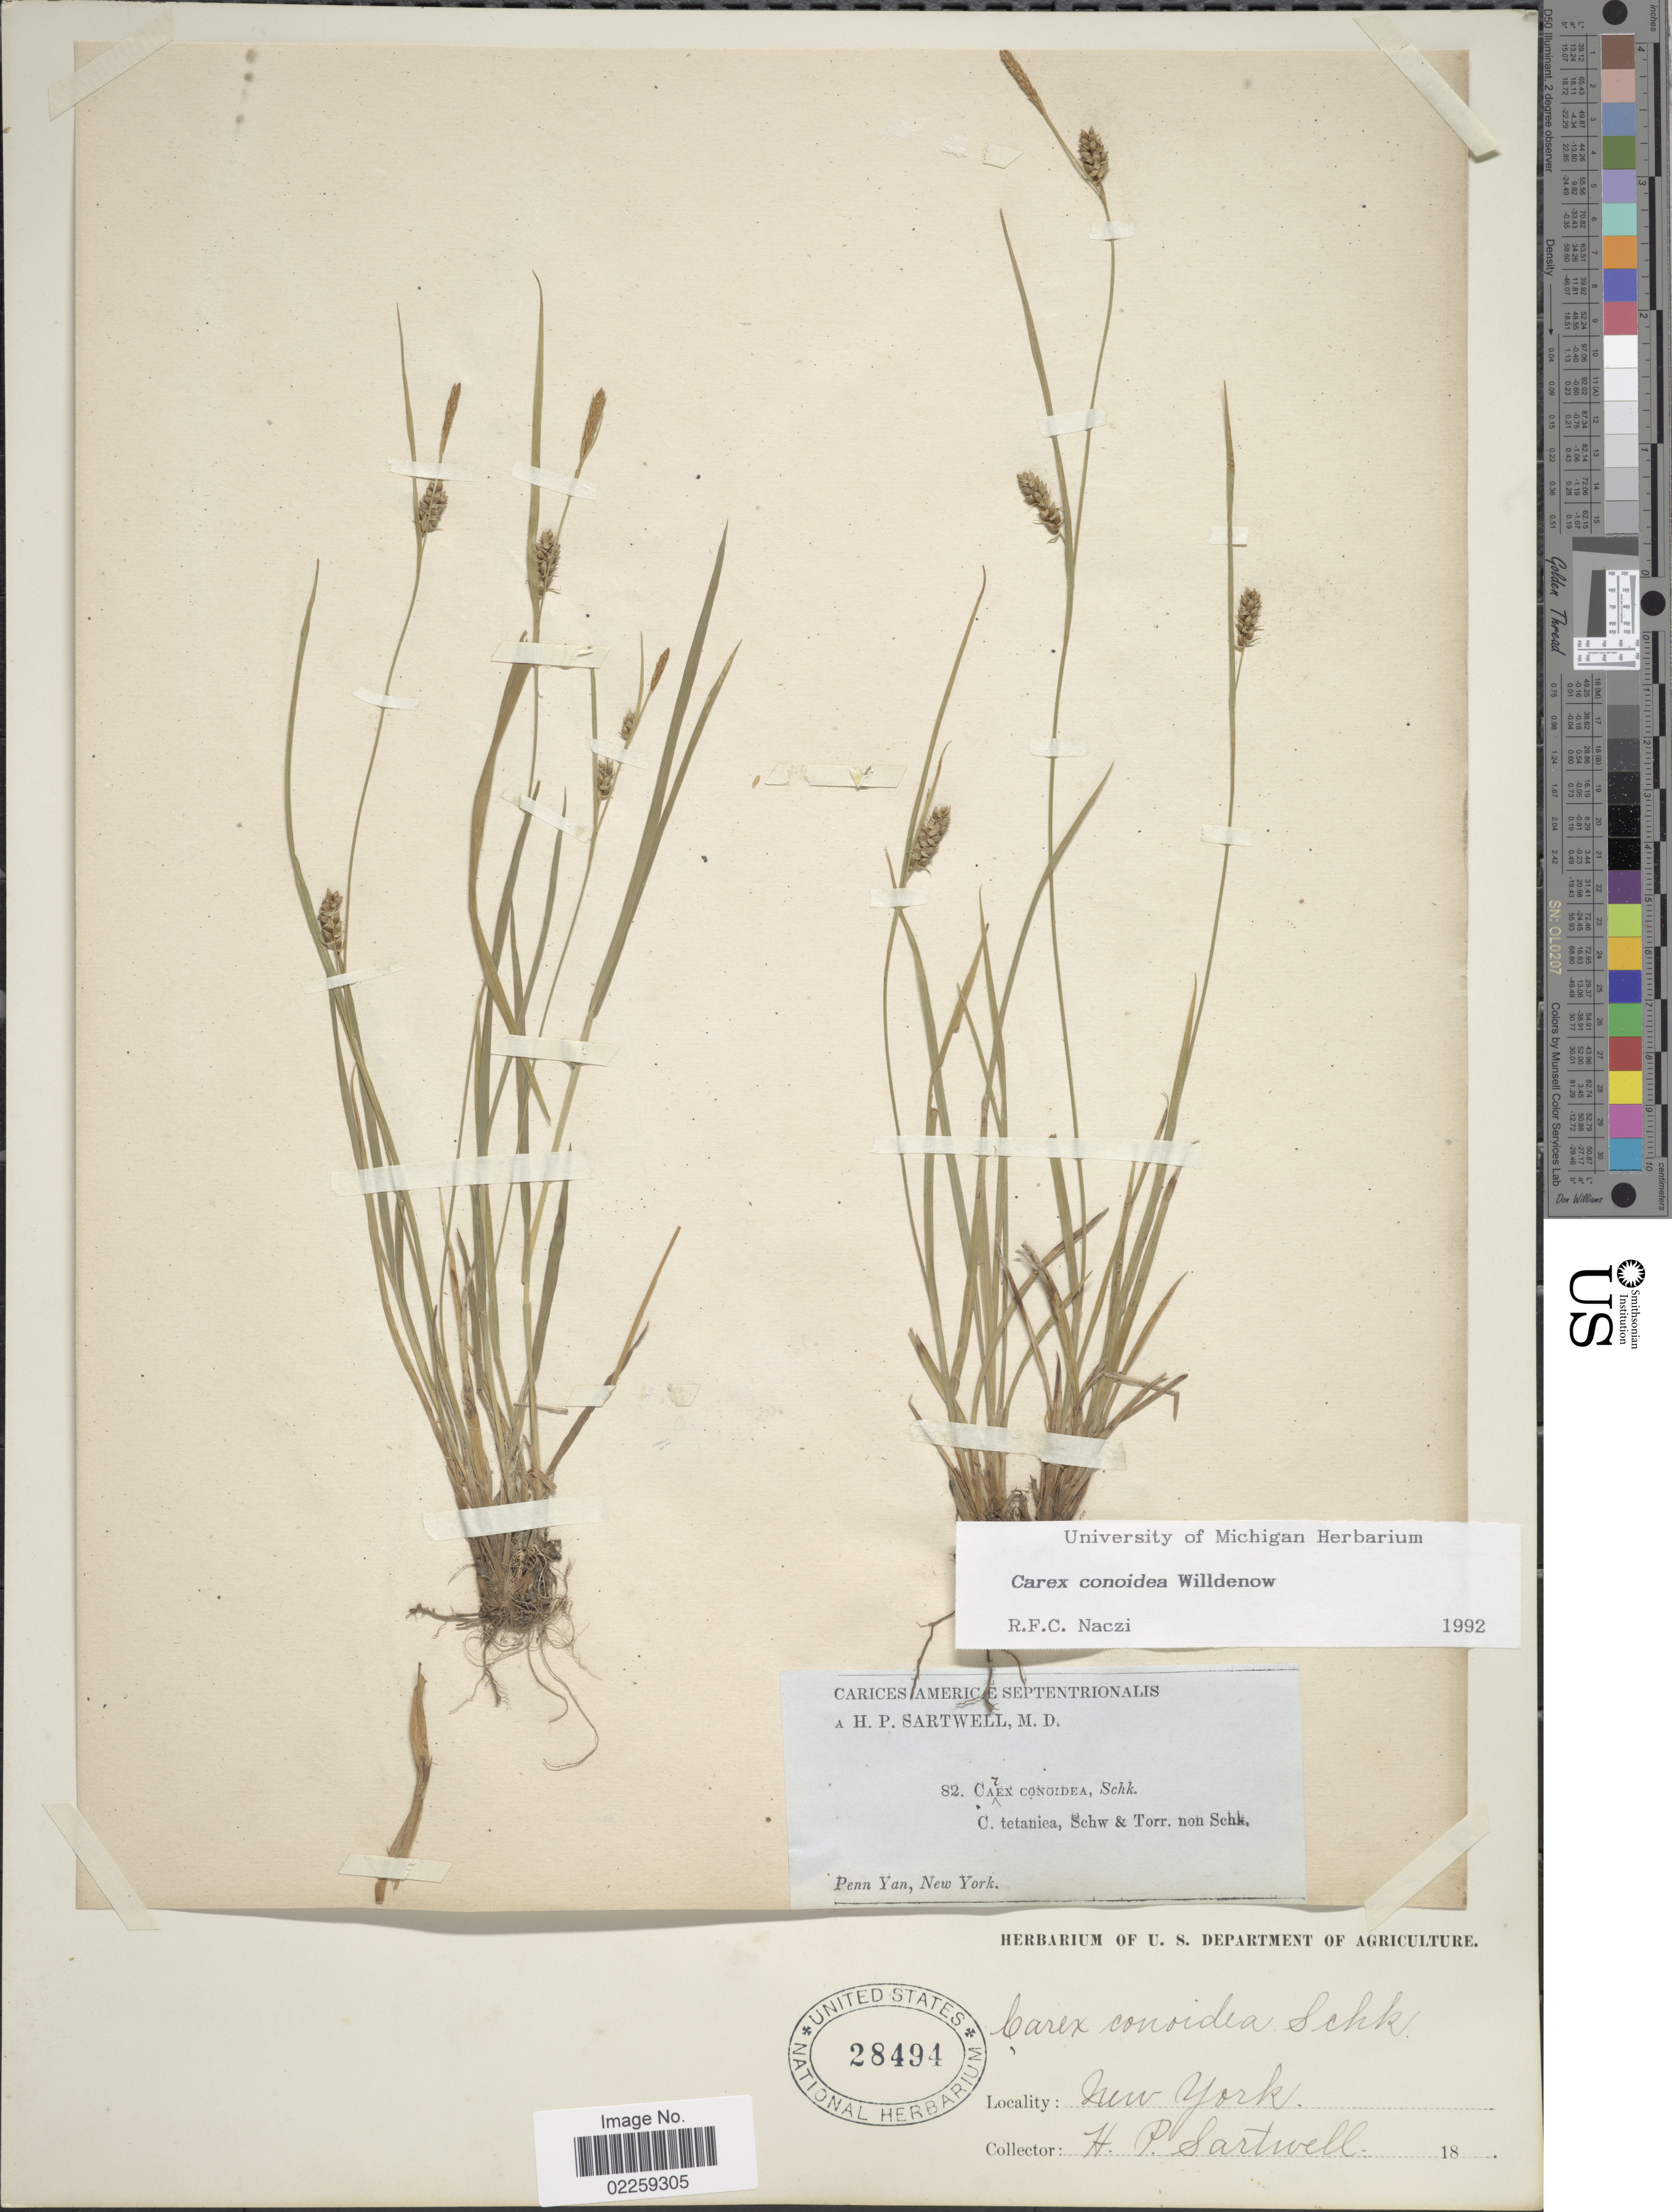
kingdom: Plantae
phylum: Tracheophyta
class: Liliopsida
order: Poales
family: Cyperaceae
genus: Carex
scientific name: Carex conoidea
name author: Willd.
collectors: H. P. Sartwell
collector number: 82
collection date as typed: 18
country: United States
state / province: New York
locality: Penn Yan.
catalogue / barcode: US 28494